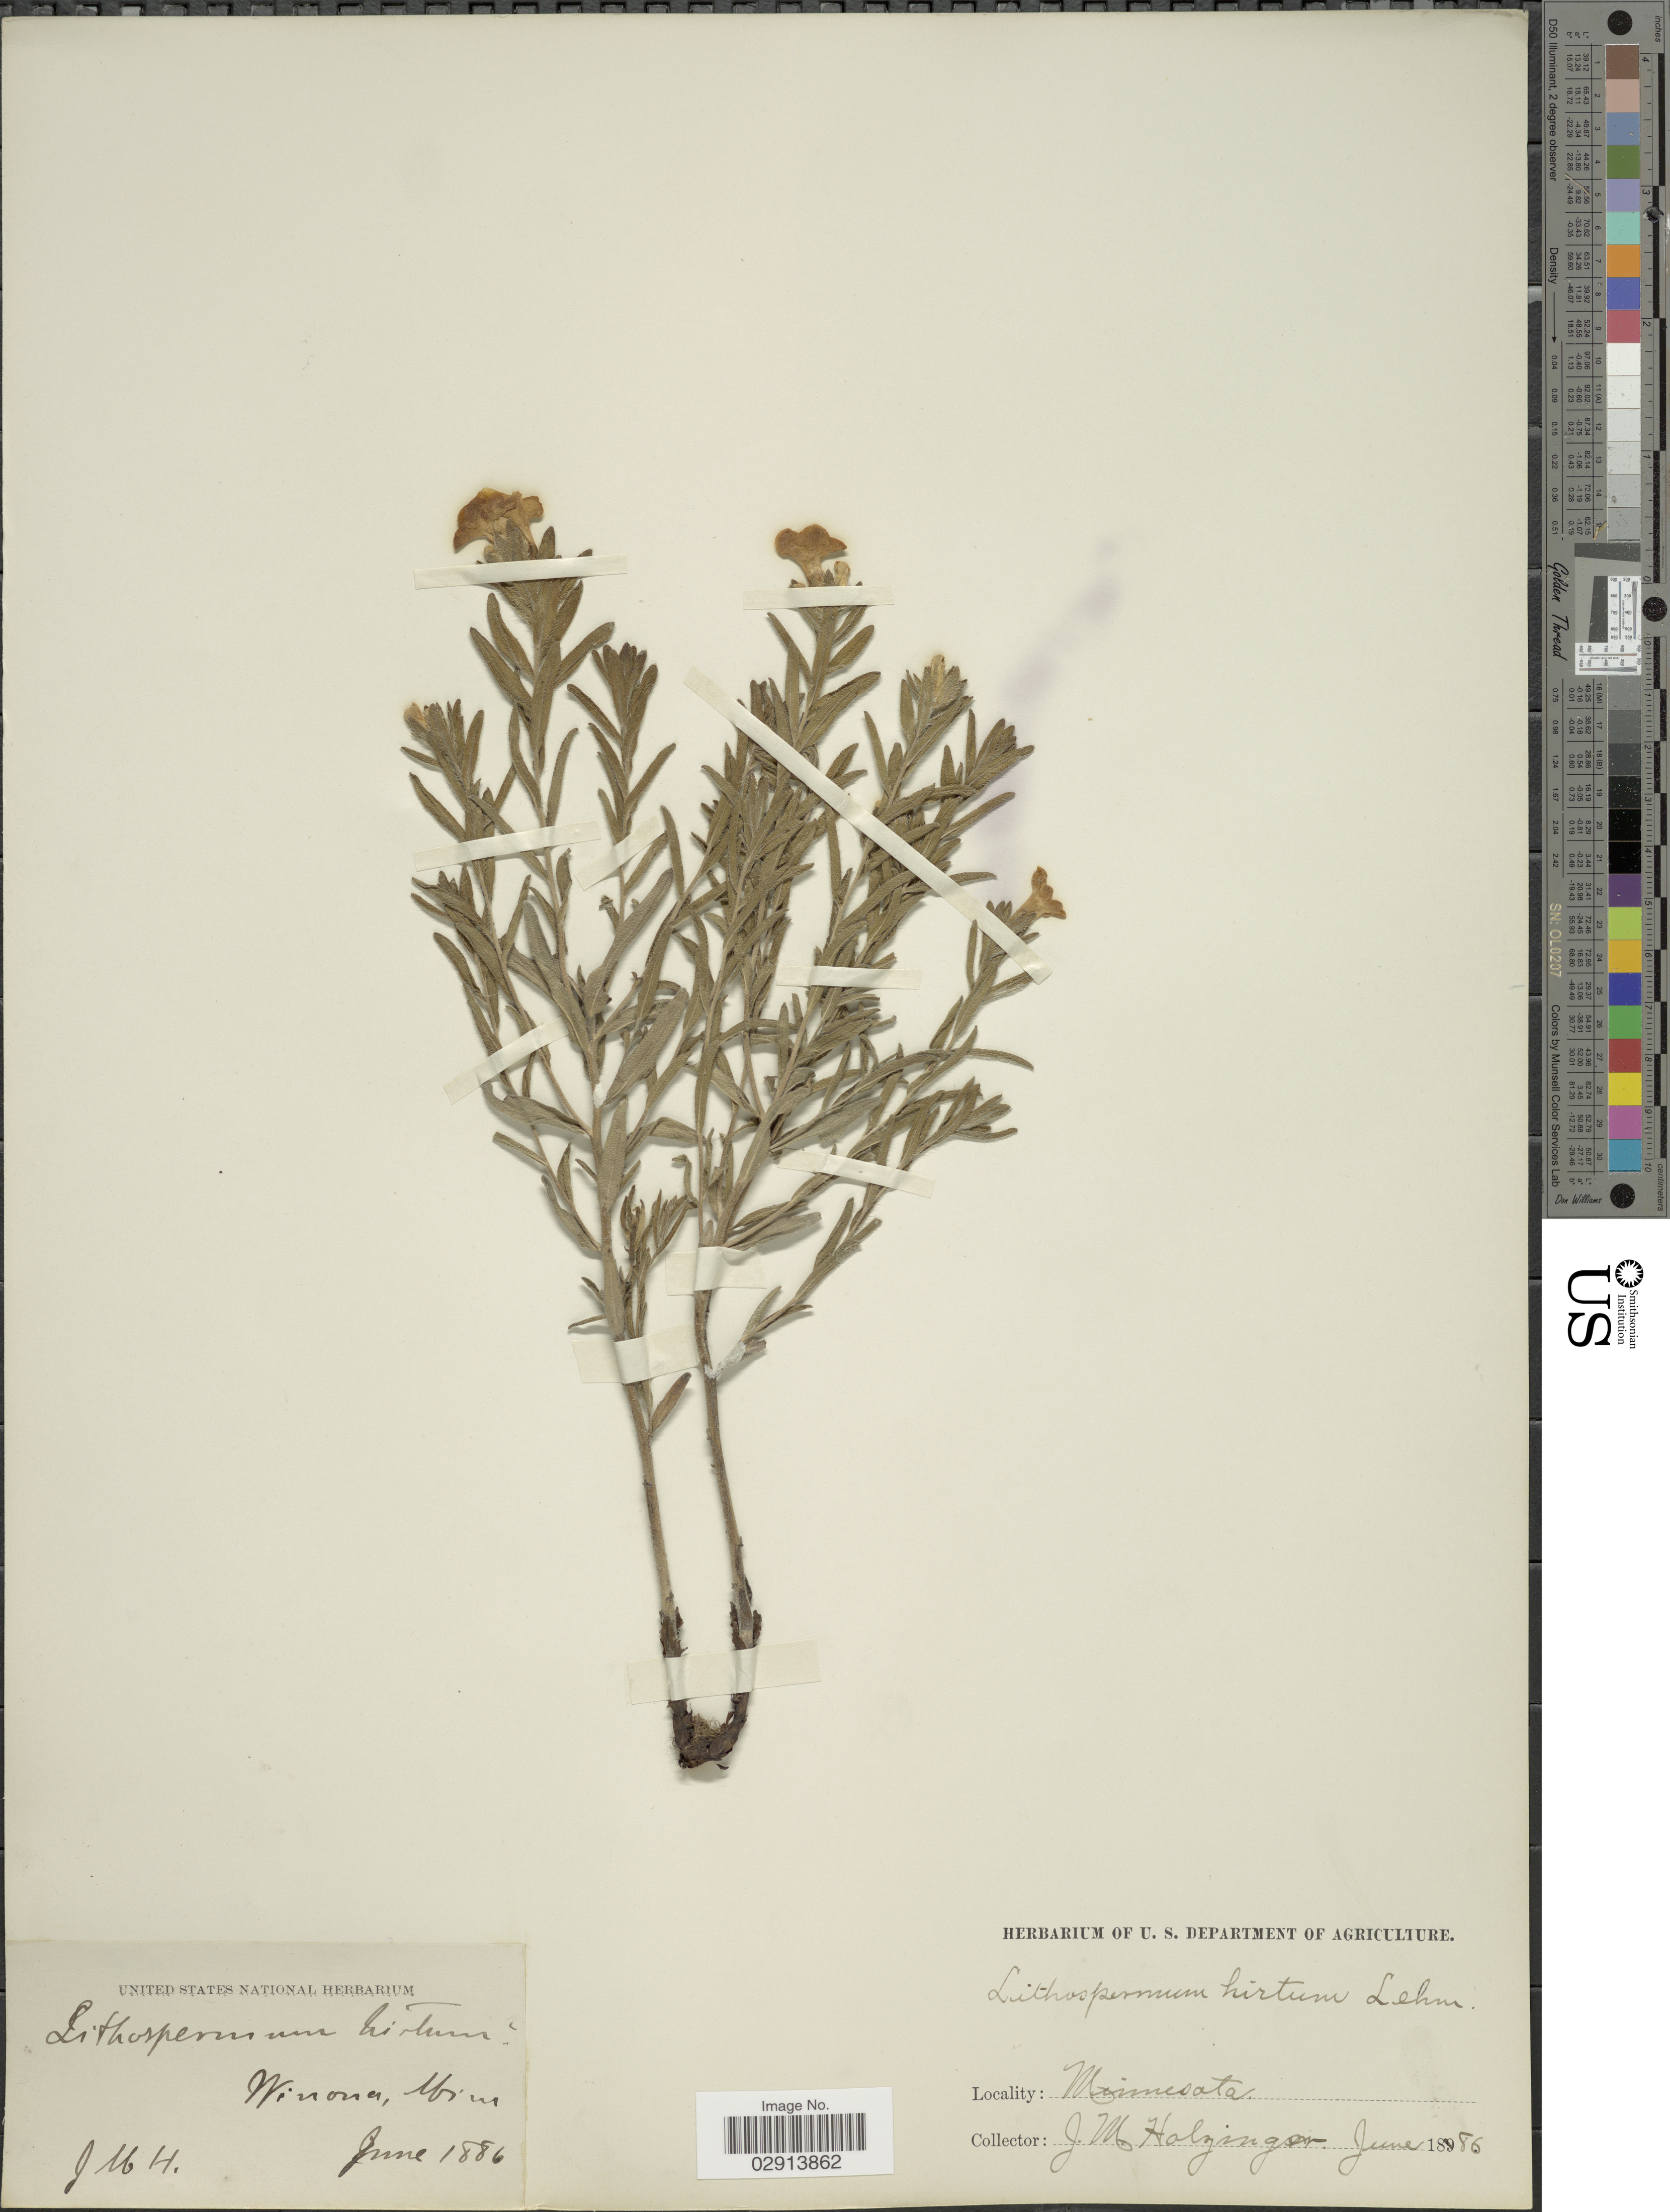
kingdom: Plantae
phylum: Tracheophyta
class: Magnoliopsida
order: Boraginales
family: Boraginaceae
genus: Lithospermum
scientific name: Lithospermum caroliniense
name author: (J.F. Gmel.) MacMill.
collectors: J. M. Holzinger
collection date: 1886-06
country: United States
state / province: Minnesota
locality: Winona.